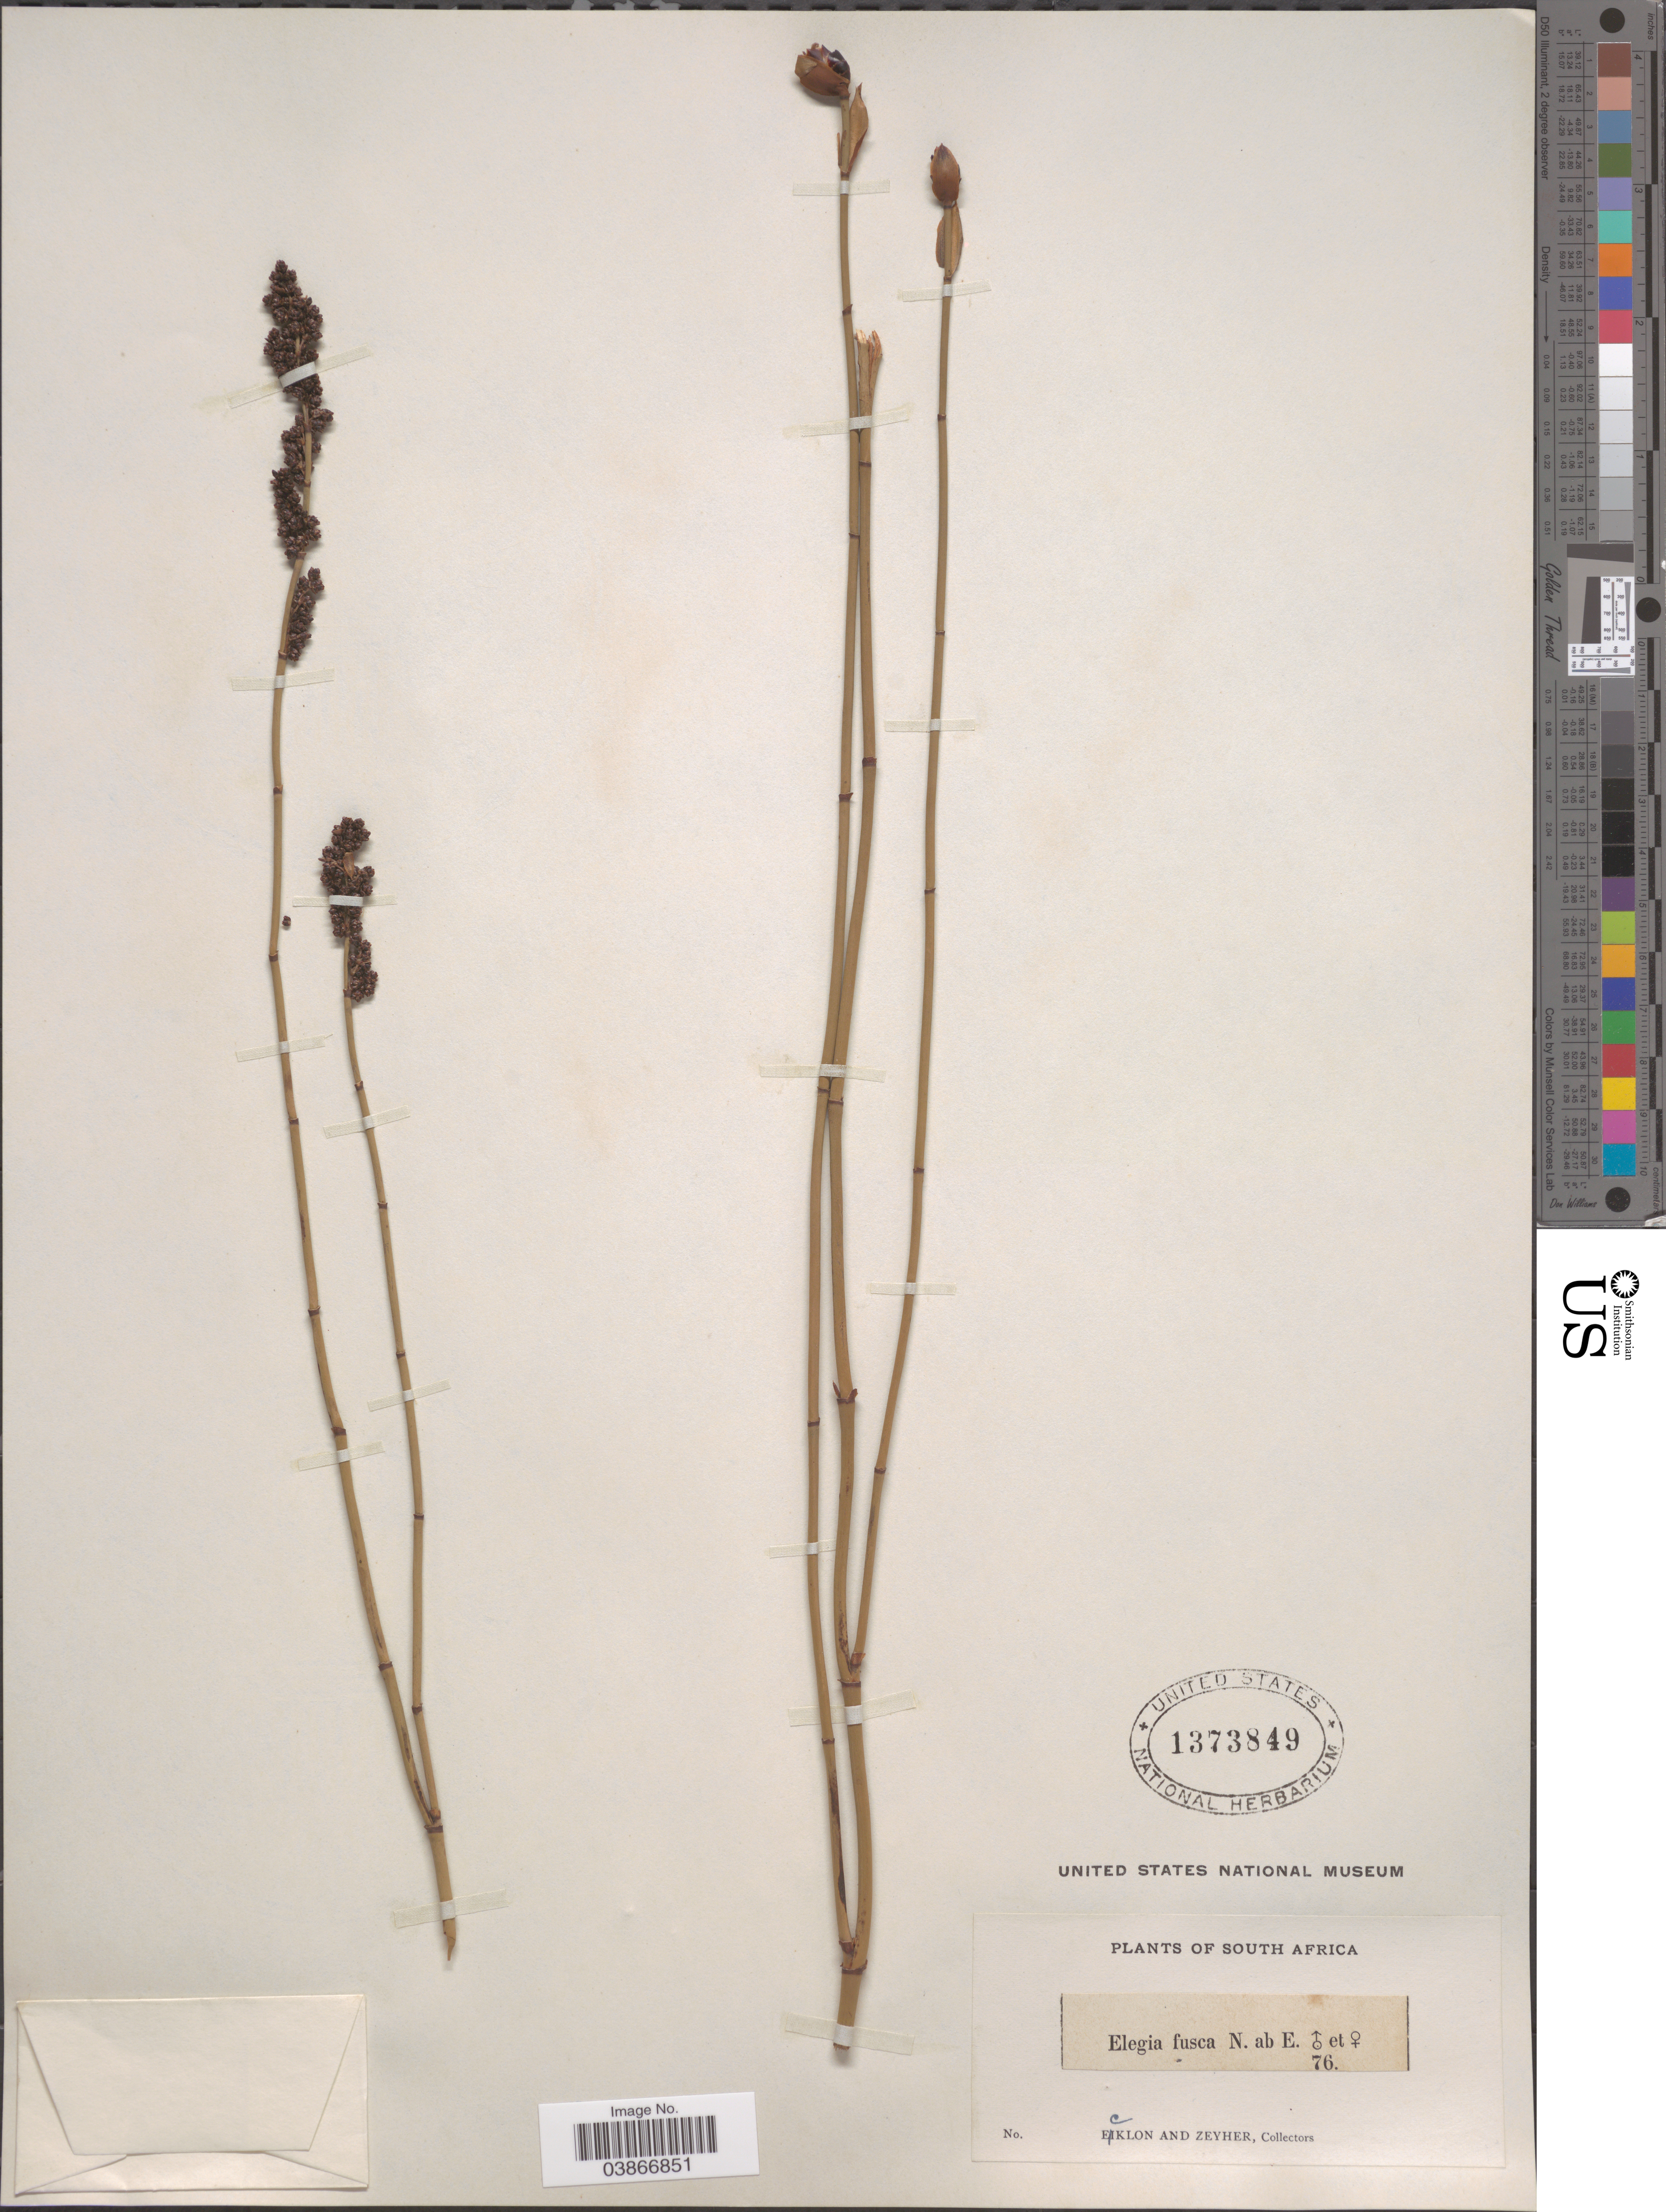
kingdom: Plantae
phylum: Tracheophyta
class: Liliopsida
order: Poales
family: Restionaceae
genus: Elegia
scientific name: Elegia fusca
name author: N.E. Br.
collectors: -. Ecklon & -. Zeyher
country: South Africa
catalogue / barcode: US 1373849